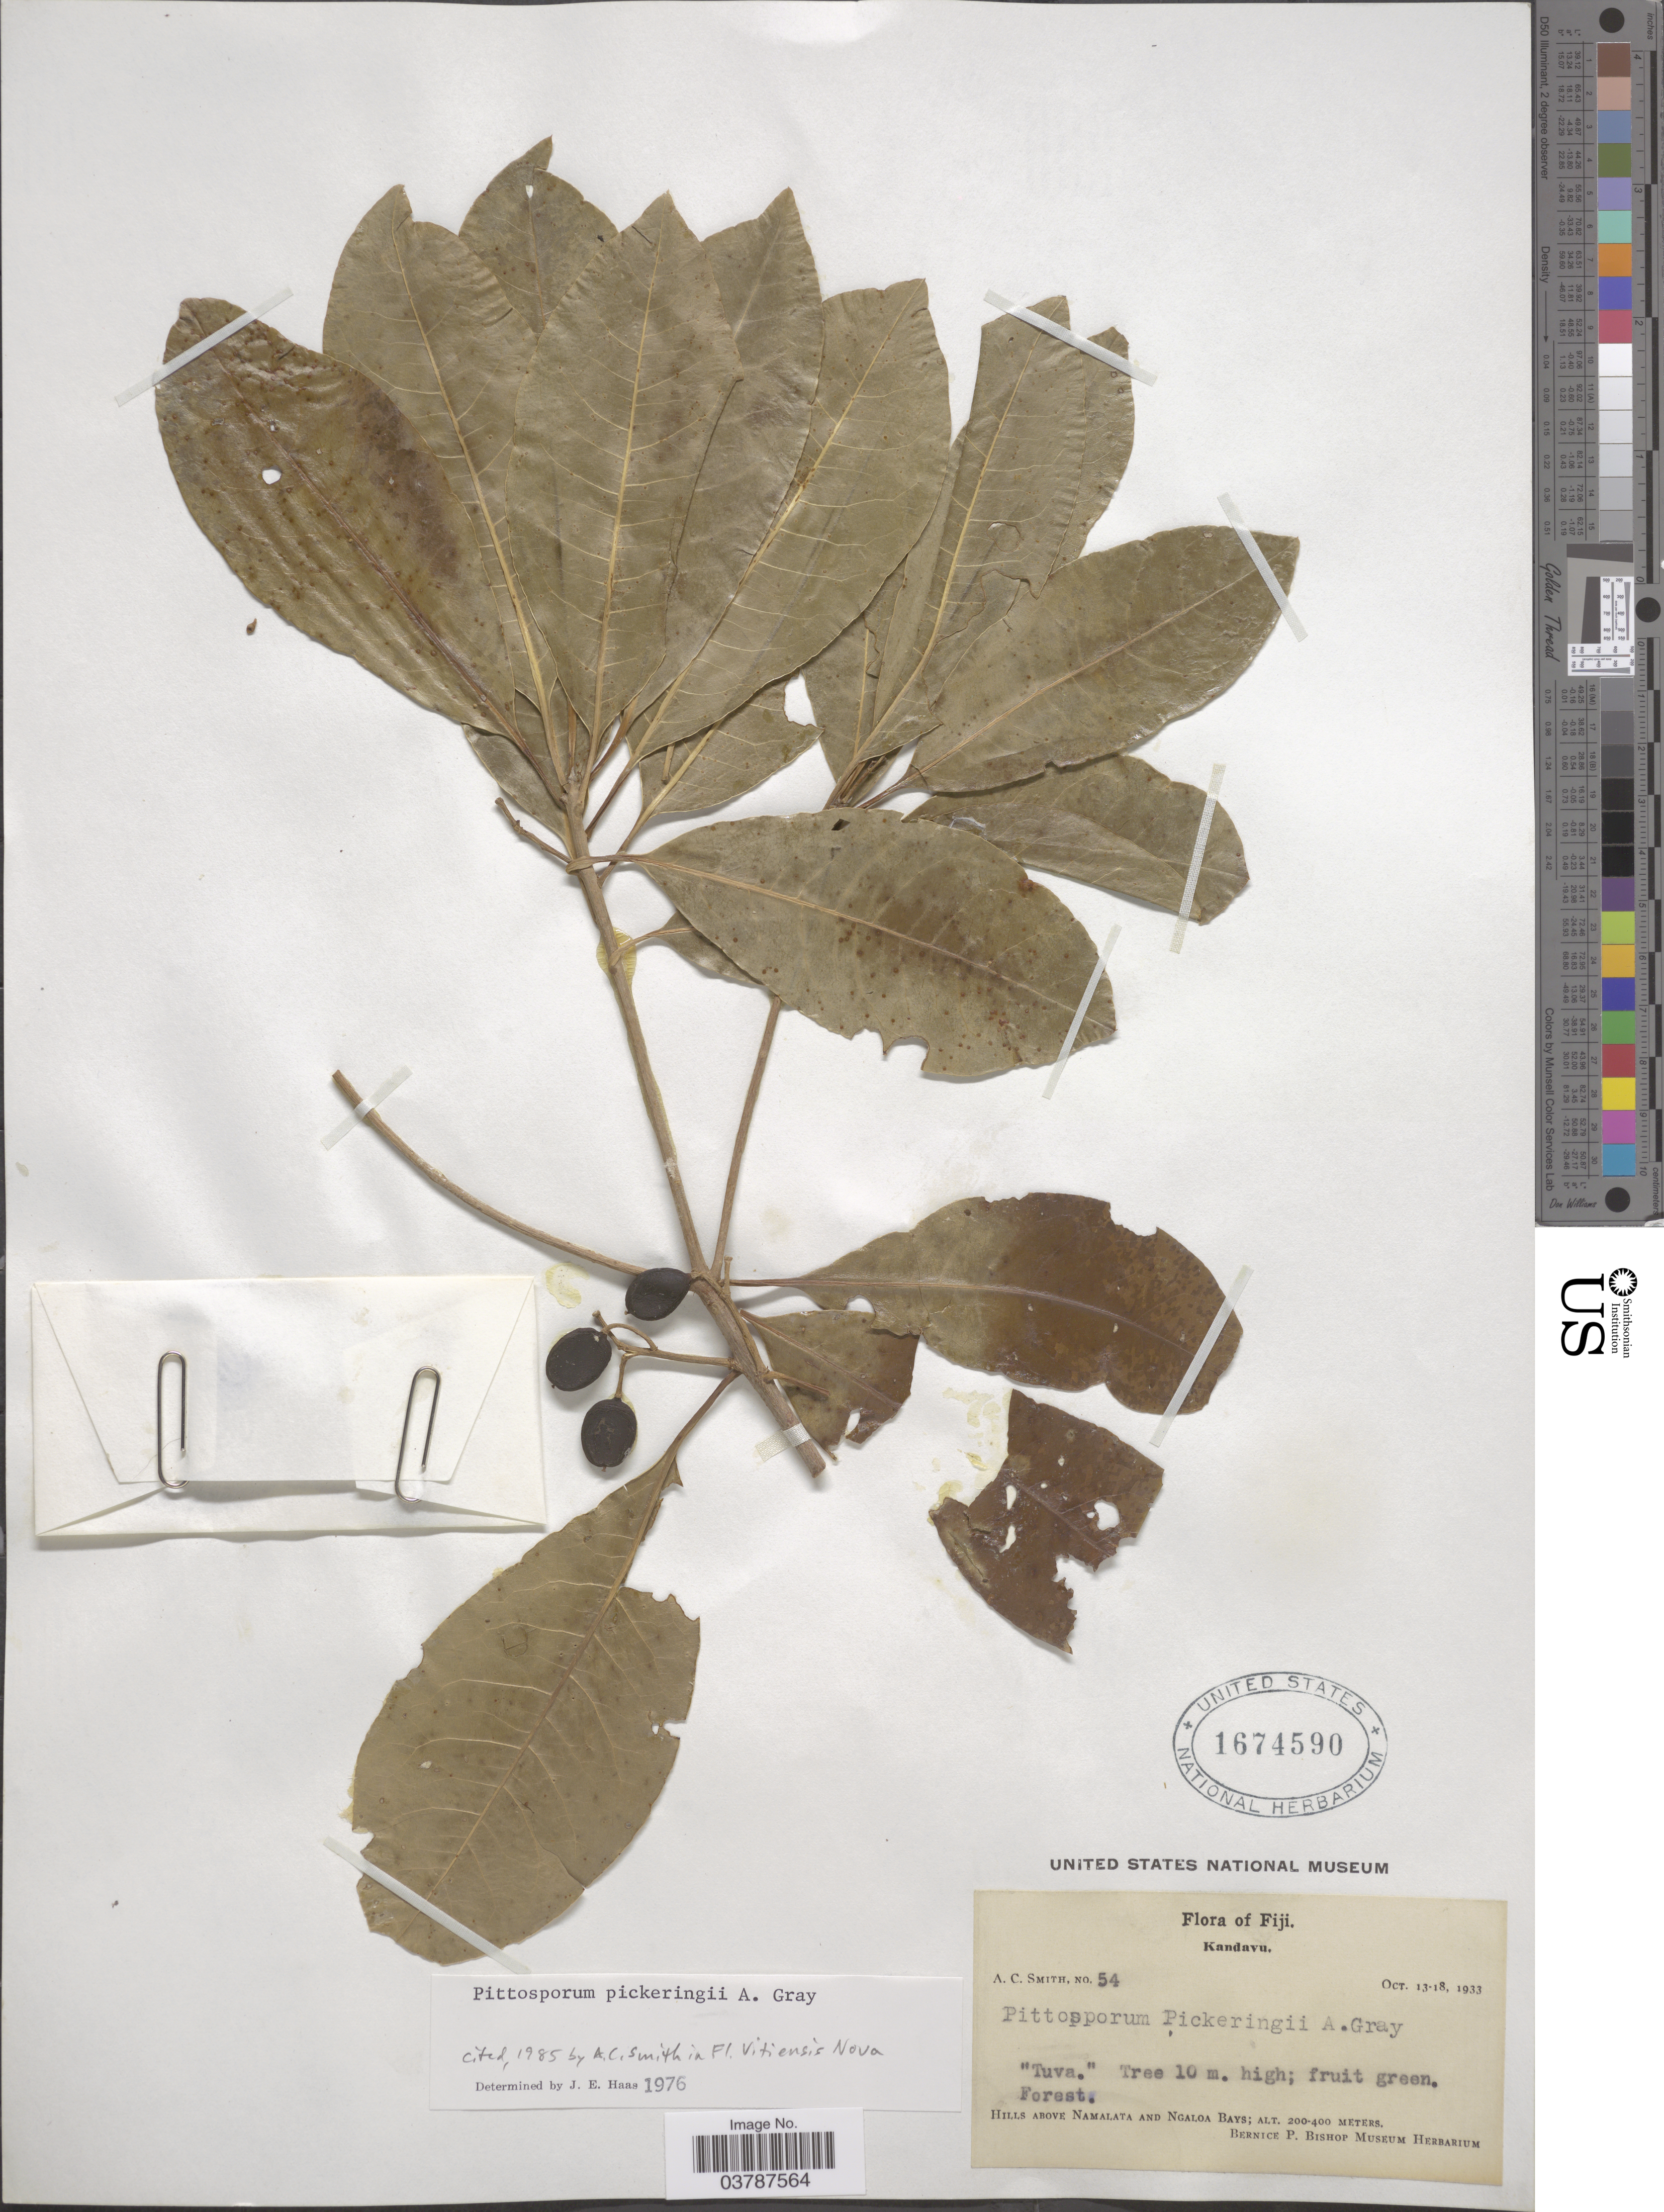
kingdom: Plantae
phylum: Tracheophyta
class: Magnoliopsida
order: Apiales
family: Pittosporaceae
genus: Pittosporum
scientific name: Pittosporum pickeringii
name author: A. Gray in Wilkes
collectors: A. C. Smith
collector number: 54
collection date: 1933-10-13/1933-10-18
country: Fiji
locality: Kandavu. Hills above Namalata and Ngaloa Bays.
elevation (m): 200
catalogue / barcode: US 1674590